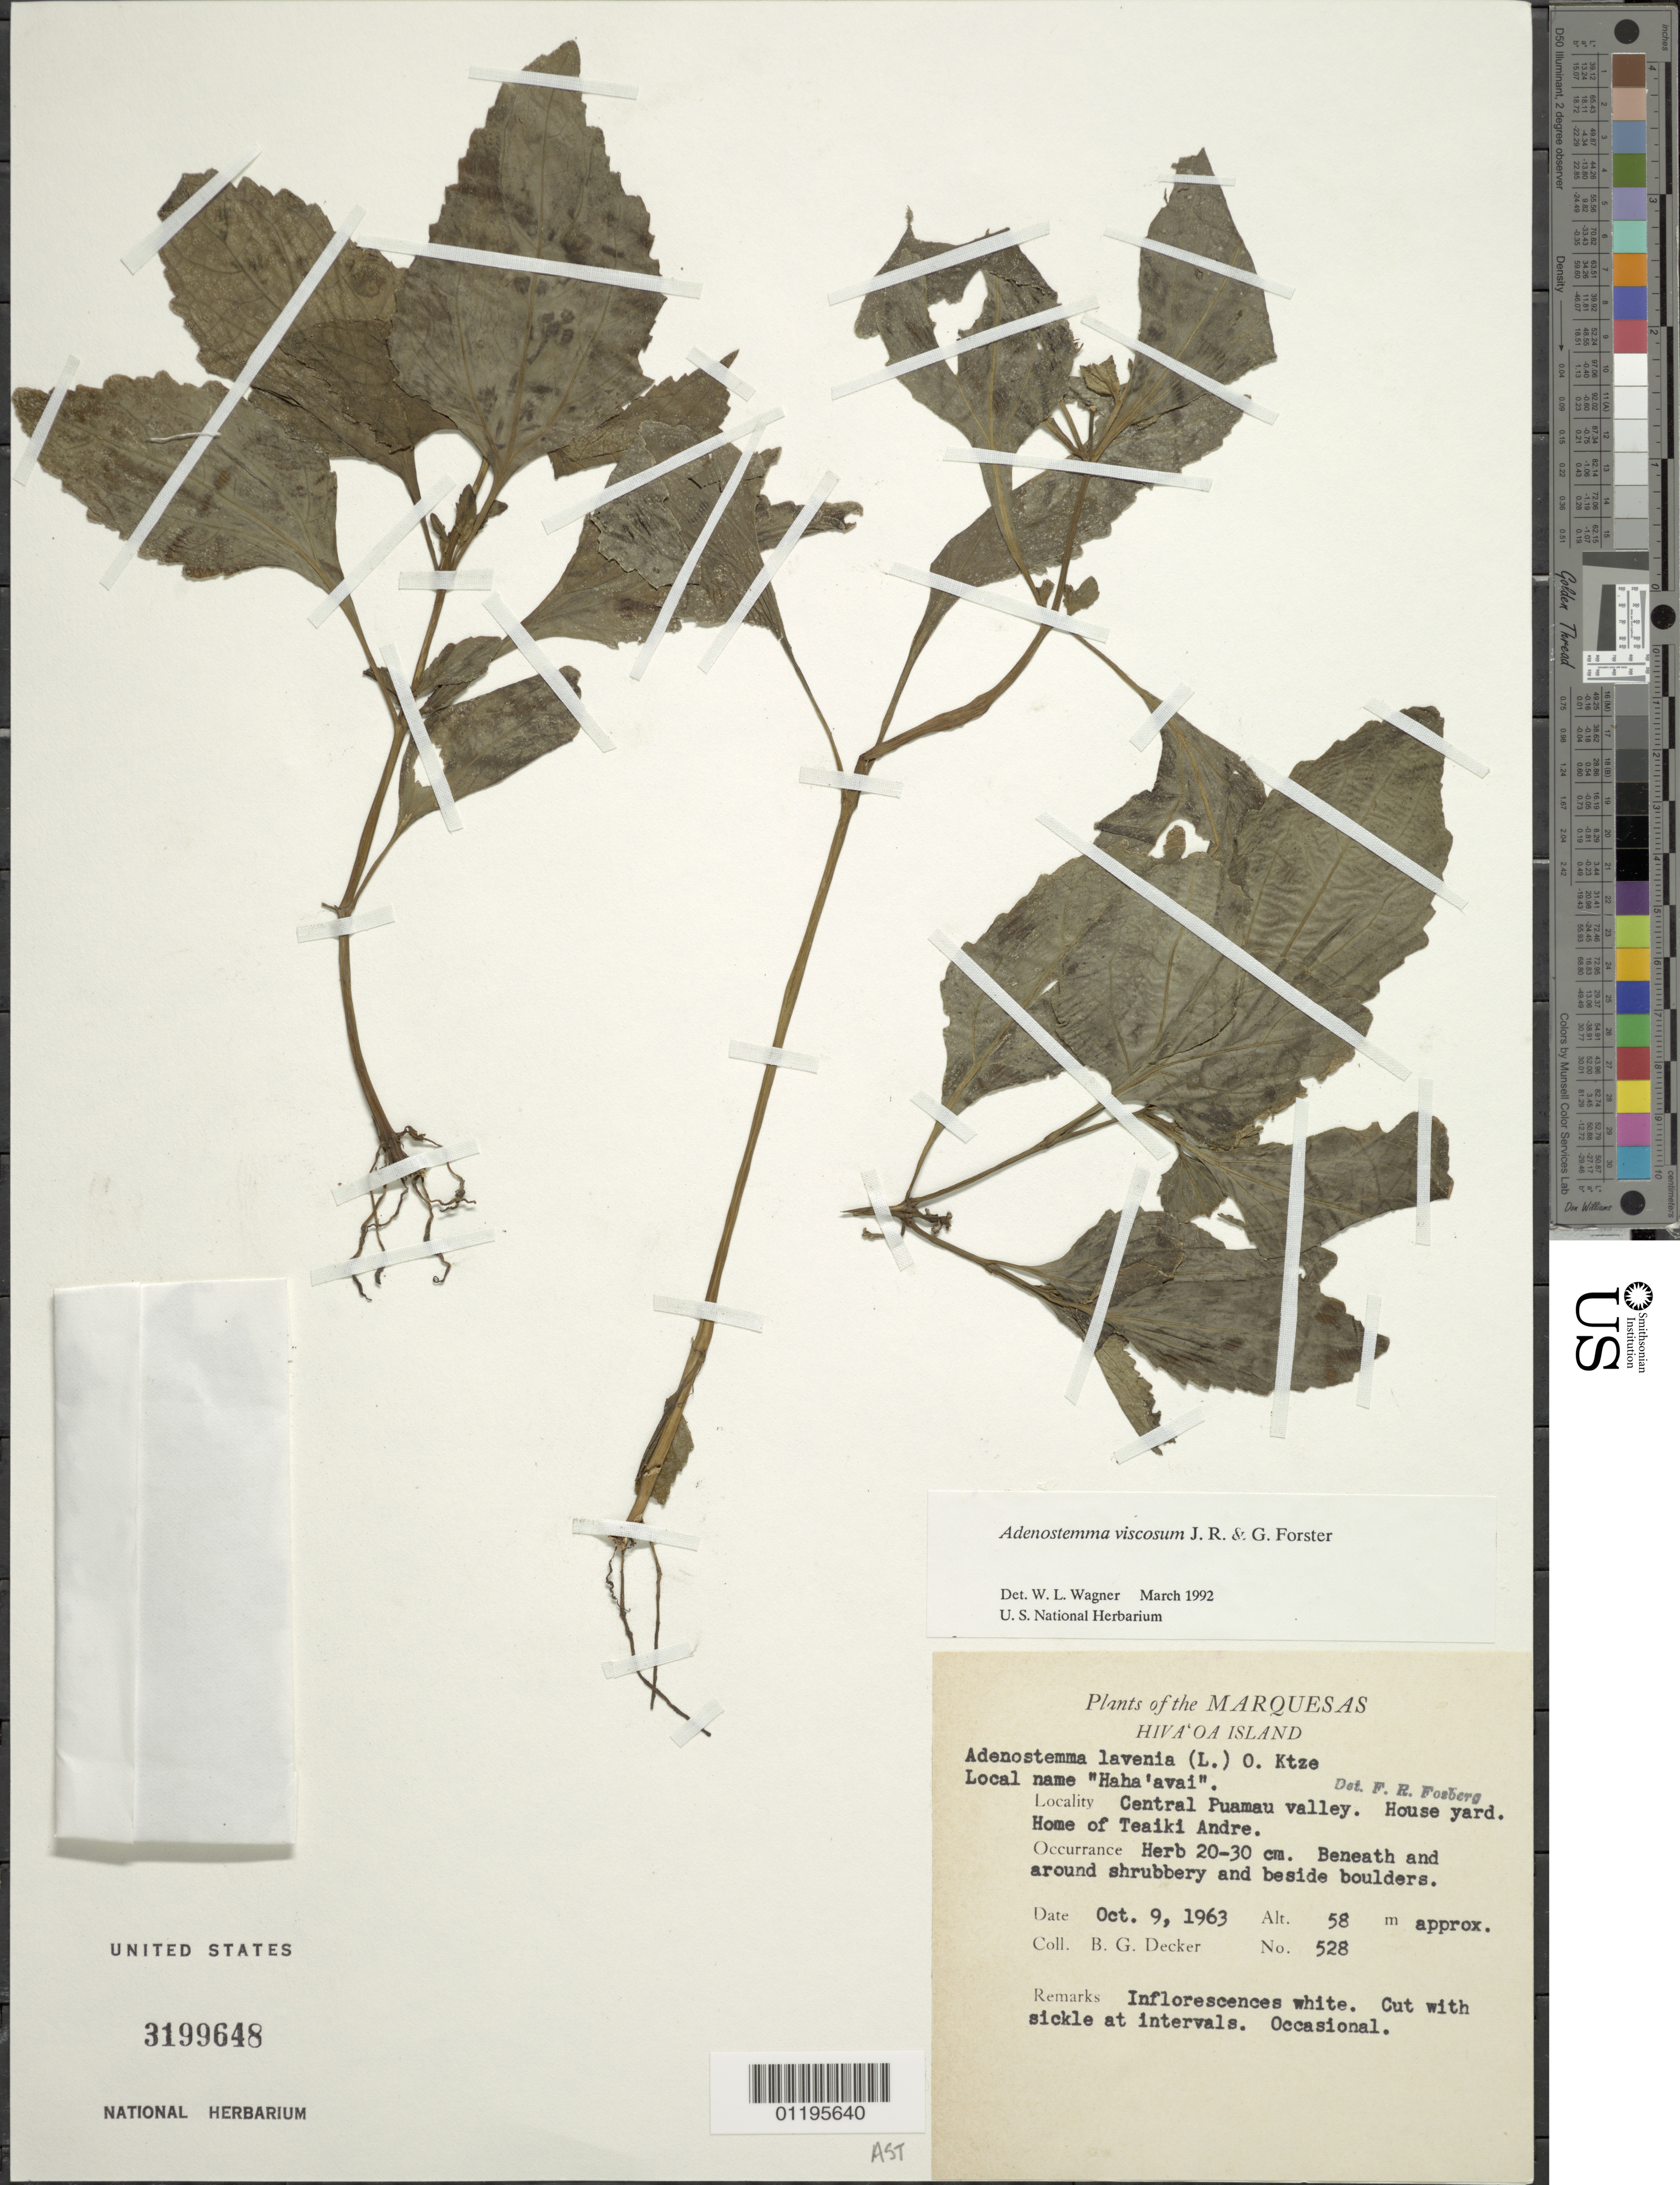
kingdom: Plantae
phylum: Tracheophyta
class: Magnoliopsida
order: Asterales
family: Asteraceae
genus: Adenostemma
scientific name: Adenostemma viscosum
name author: J.R. Forst. & G. Forst.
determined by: Wagner, W. L., (BOT), Smithsonian Institution - National Museum of Natural History (UNITED STATES)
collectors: B. G. Decker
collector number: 528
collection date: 1963-10-09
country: French Polynesia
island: Hiva Oa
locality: central Puamau Valley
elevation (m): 58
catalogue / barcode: US 3199648